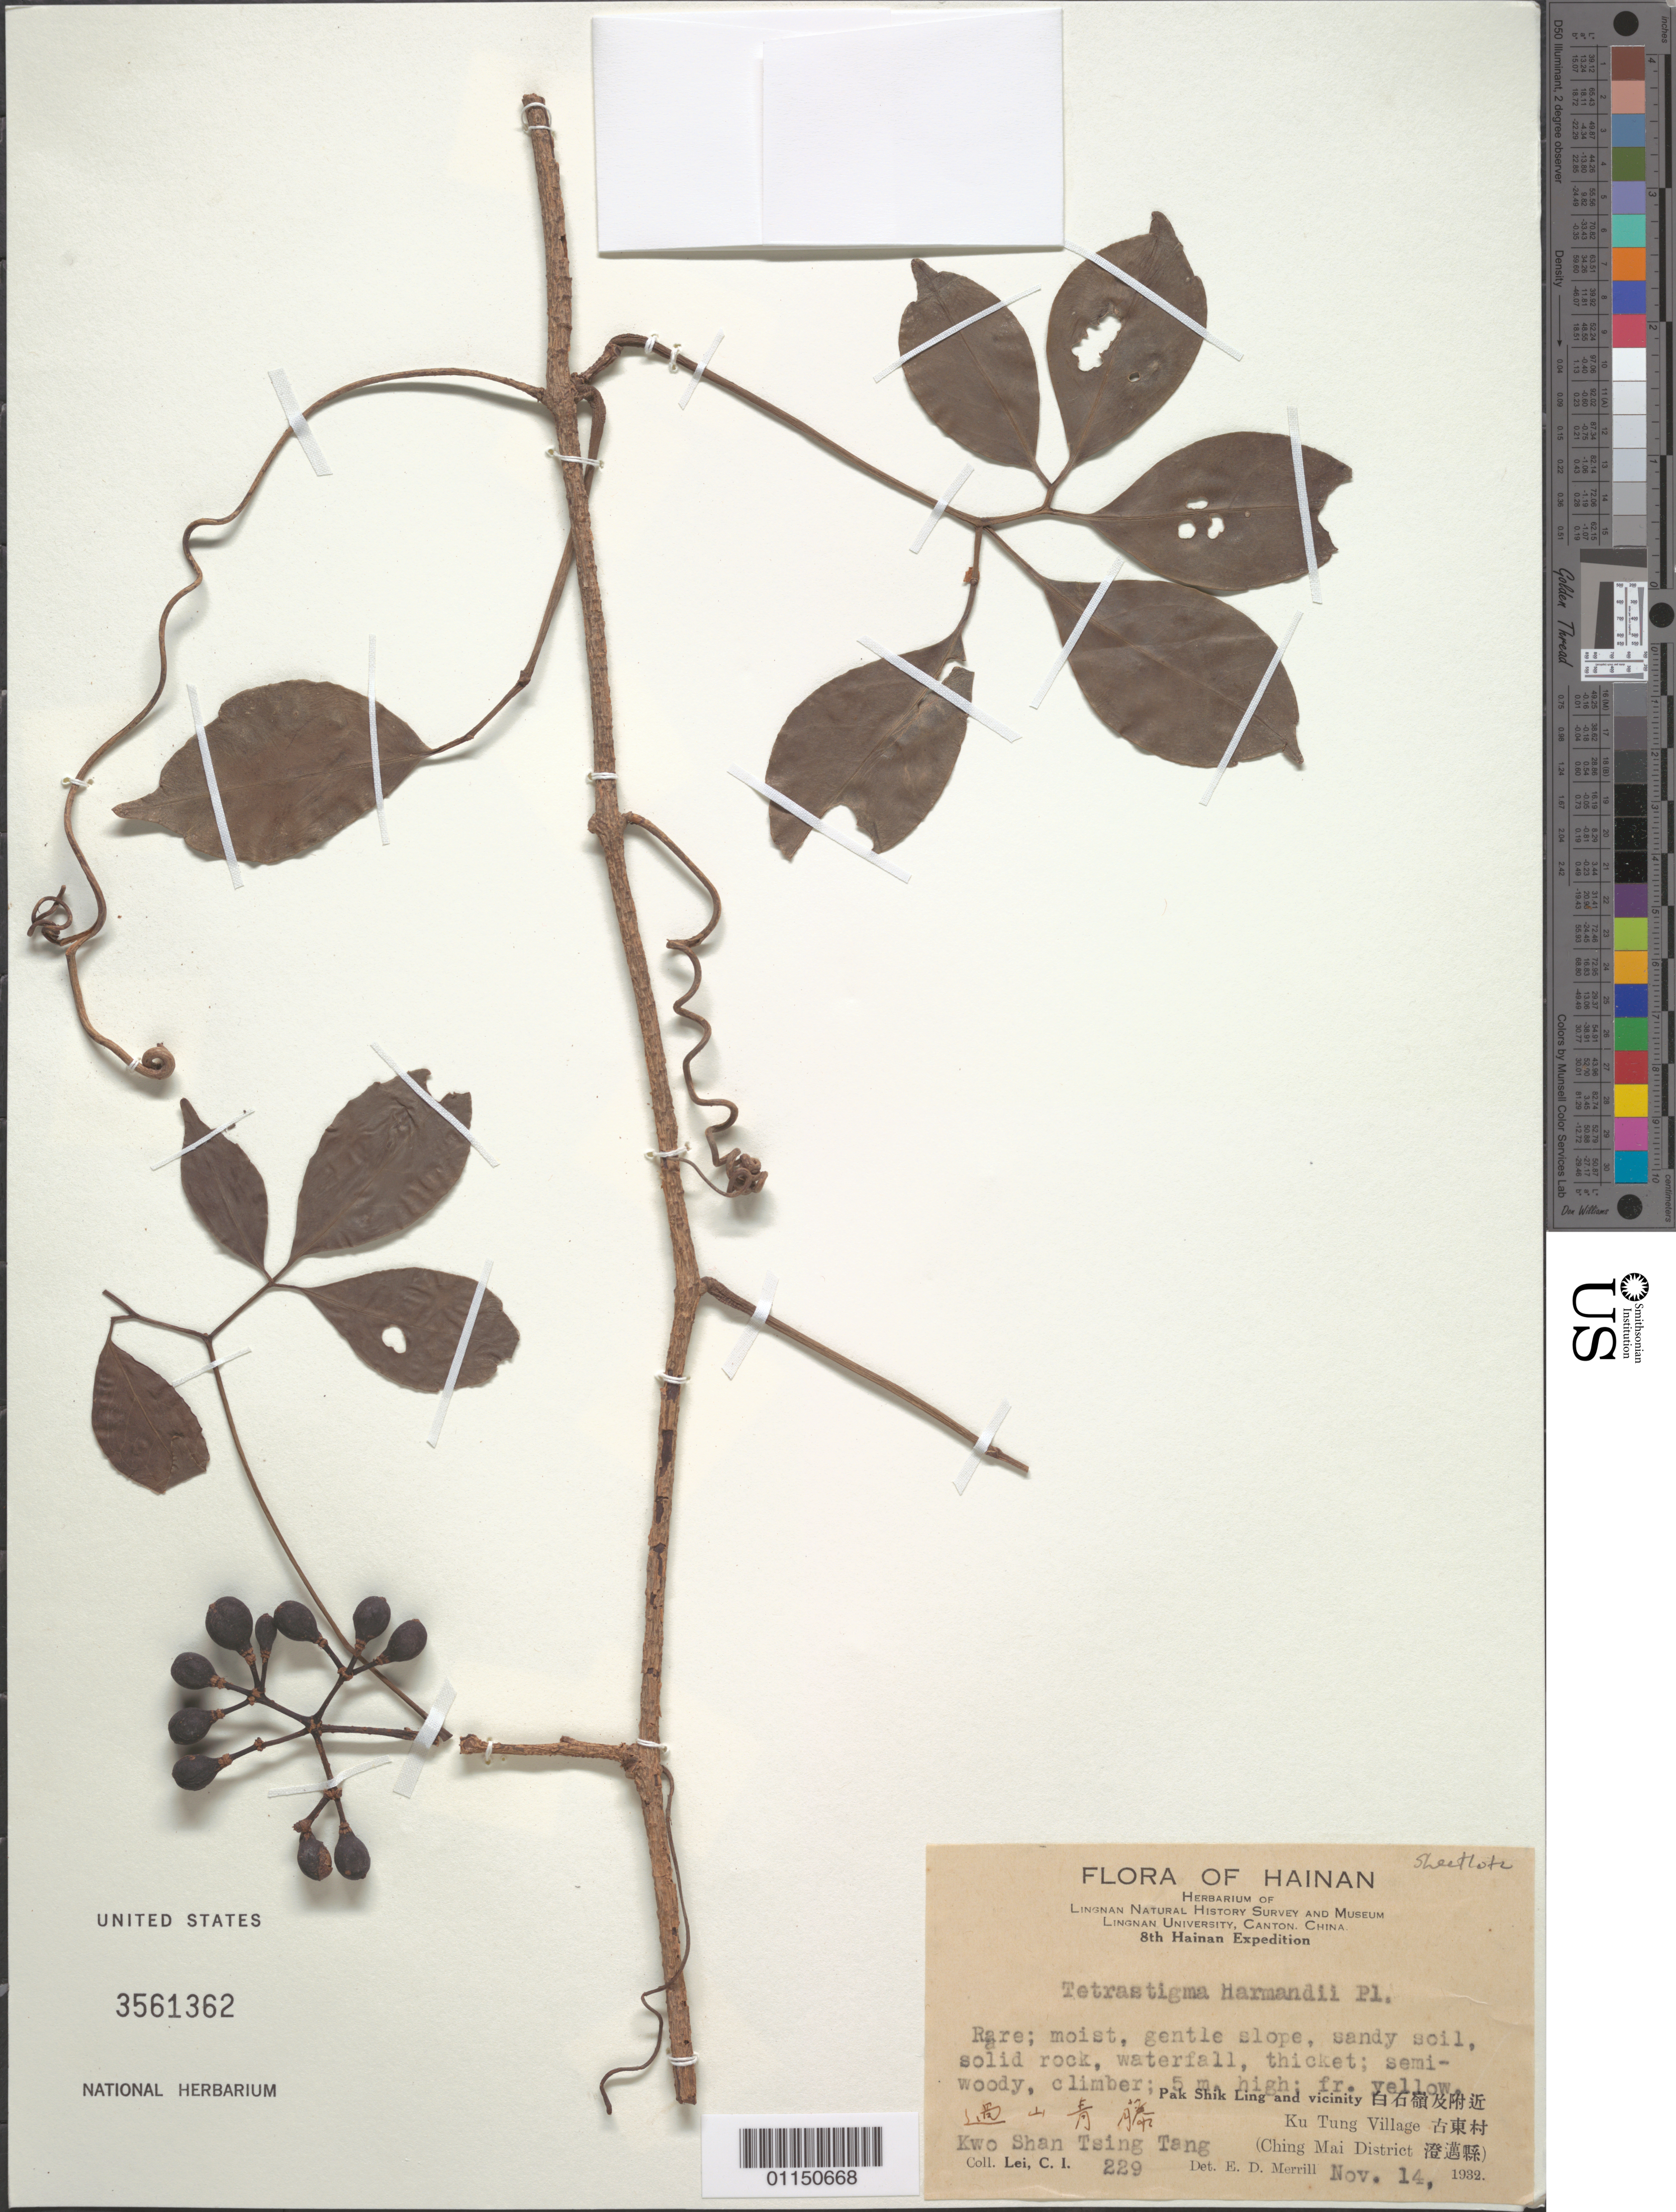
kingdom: Plantae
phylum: Tracheophyta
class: Magnoliopsida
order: Vitales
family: Vitaceae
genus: Tetrastigma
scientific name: Tetrastigma harmandii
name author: Planch.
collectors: C. I. Lei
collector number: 229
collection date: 1932-11-14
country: China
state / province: Hainan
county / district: Ching Mai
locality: Pak Shik Ling and vicinity. Ku Tung Village.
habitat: Rare; moist, gentle slope, sandy soil, solid rock, waterfall, thicket; semi-woody, climber.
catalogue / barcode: US 3561362